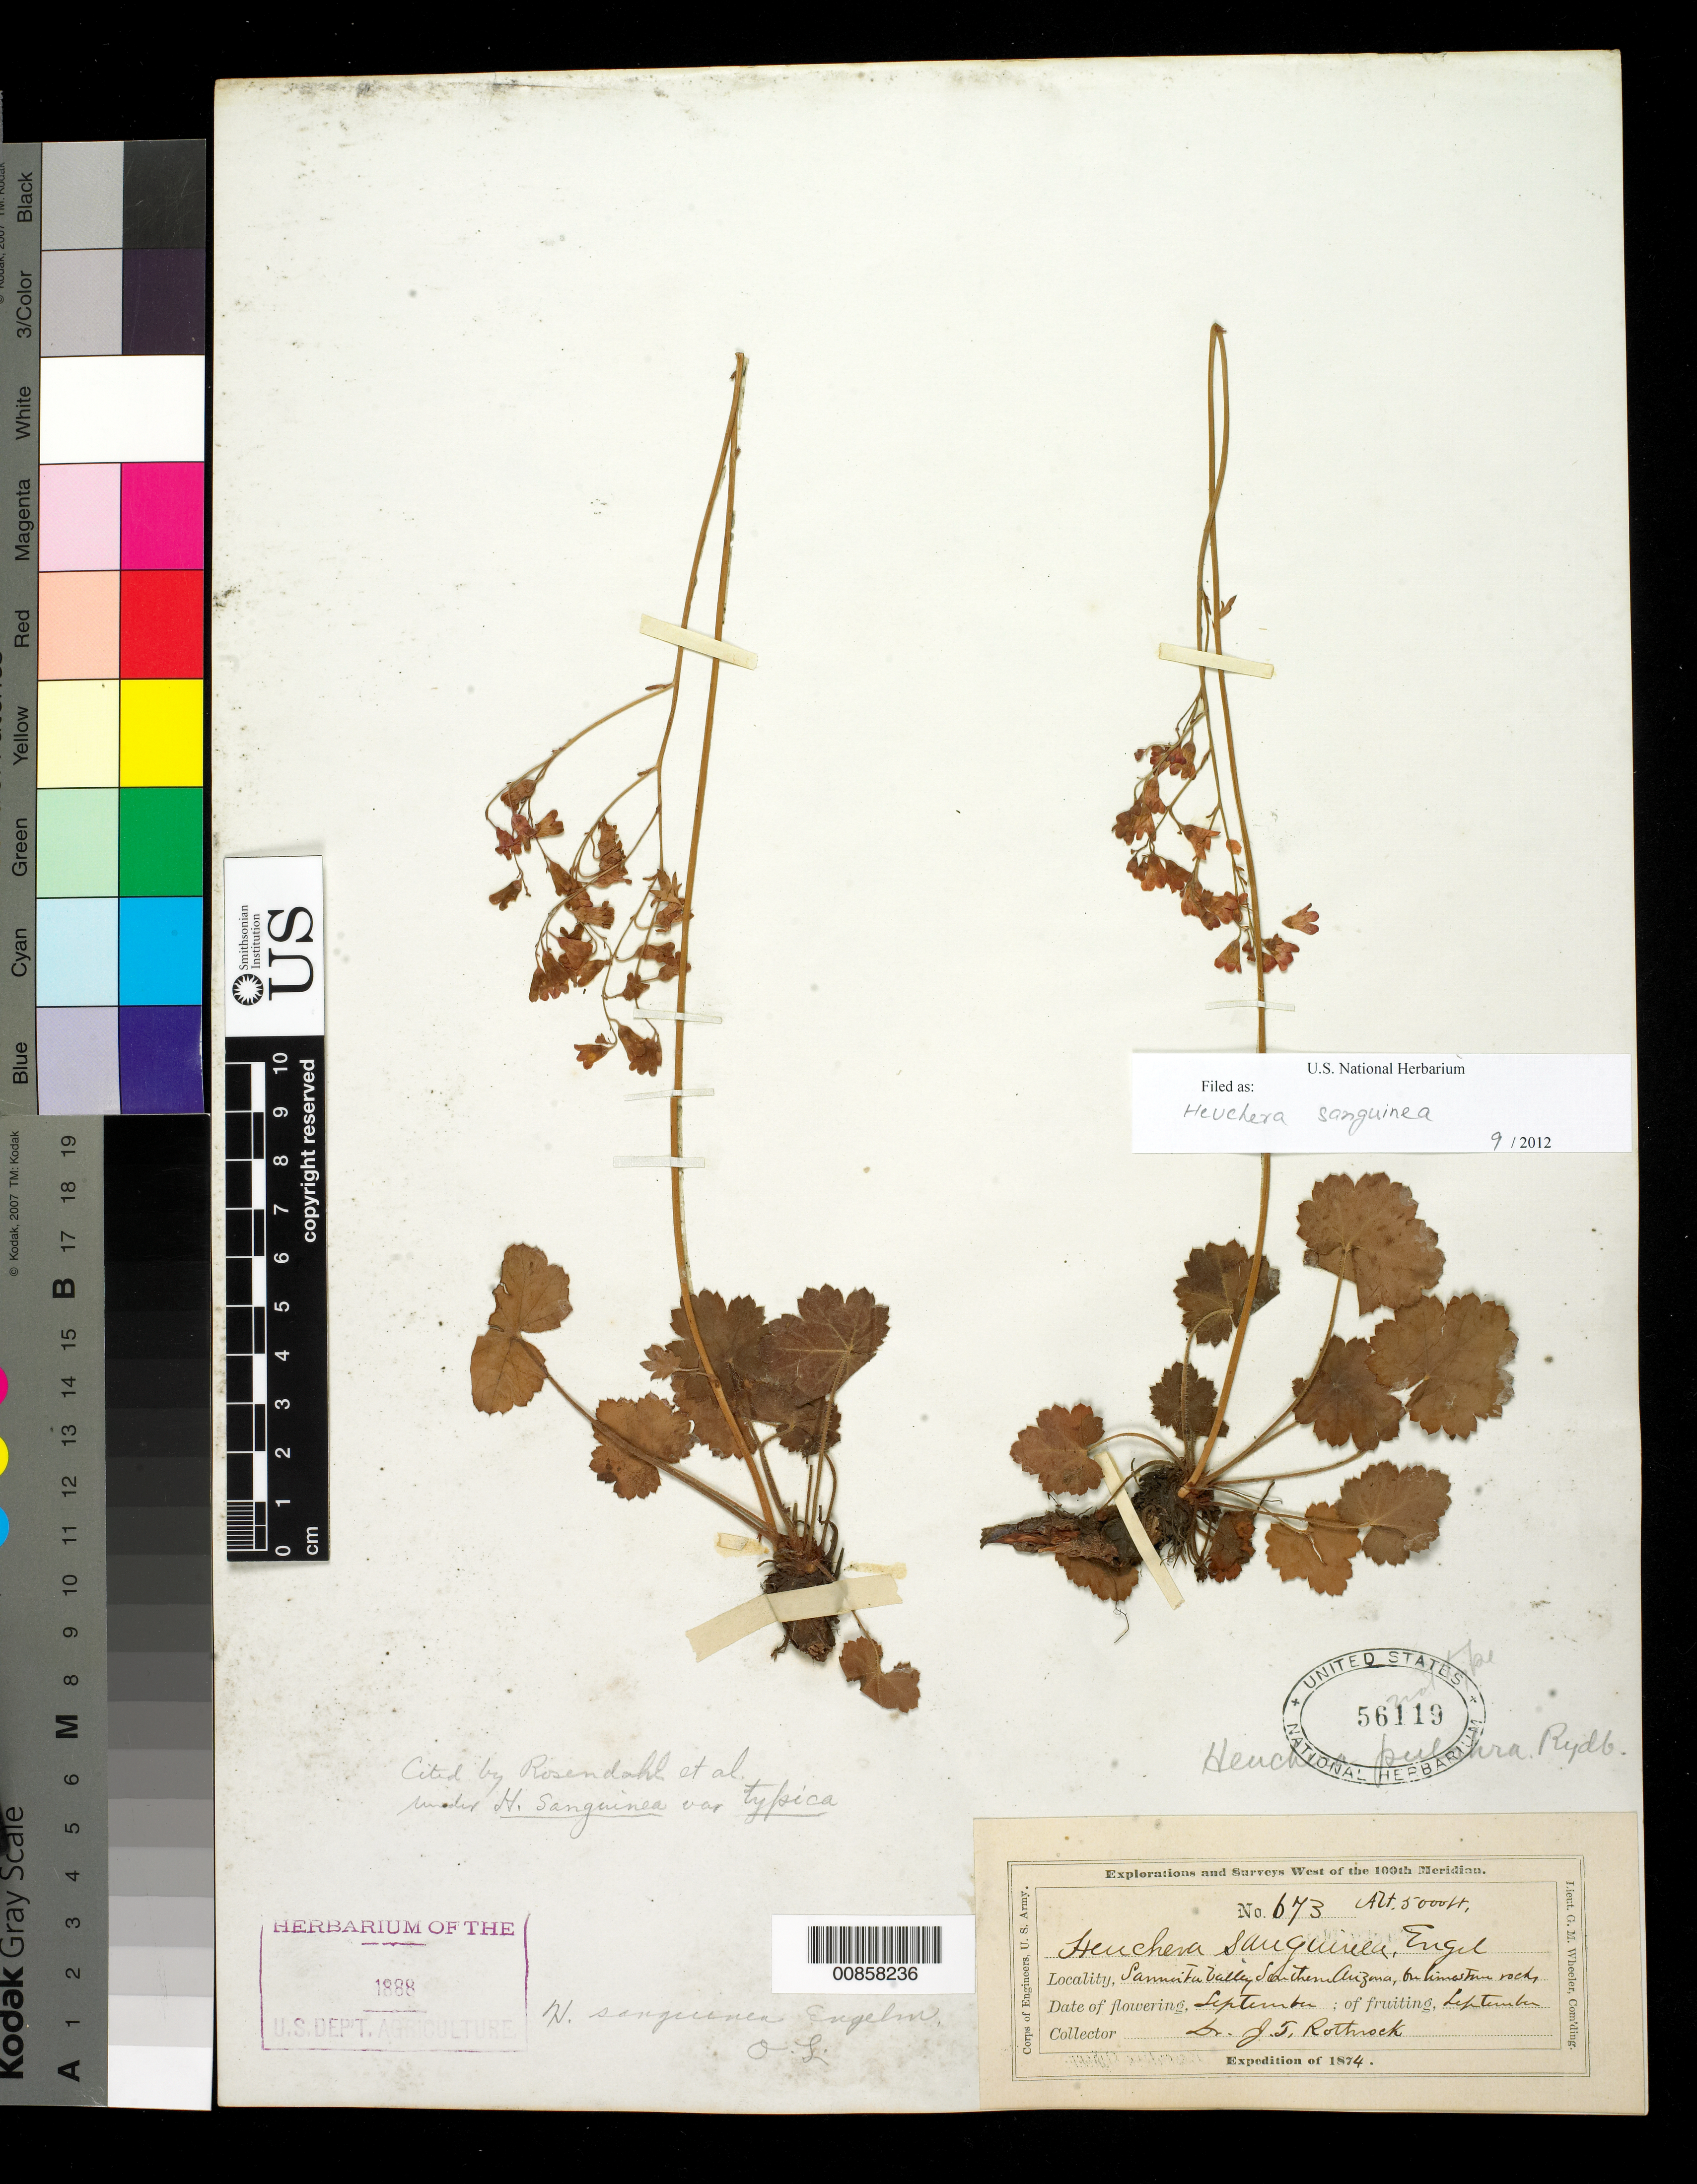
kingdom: Plantae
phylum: Tracheophyta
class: Magnoliopsida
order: Saxifragales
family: Saxifragaceae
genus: Heuchera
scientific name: Heuchera sanguinea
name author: Engelm.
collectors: J. T. Rothrock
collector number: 673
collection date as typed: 1874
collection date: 1874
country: United States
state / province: Arizona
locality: Senita Valley, Southern Arizona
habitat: On limestone rocks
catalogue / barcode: US 56119